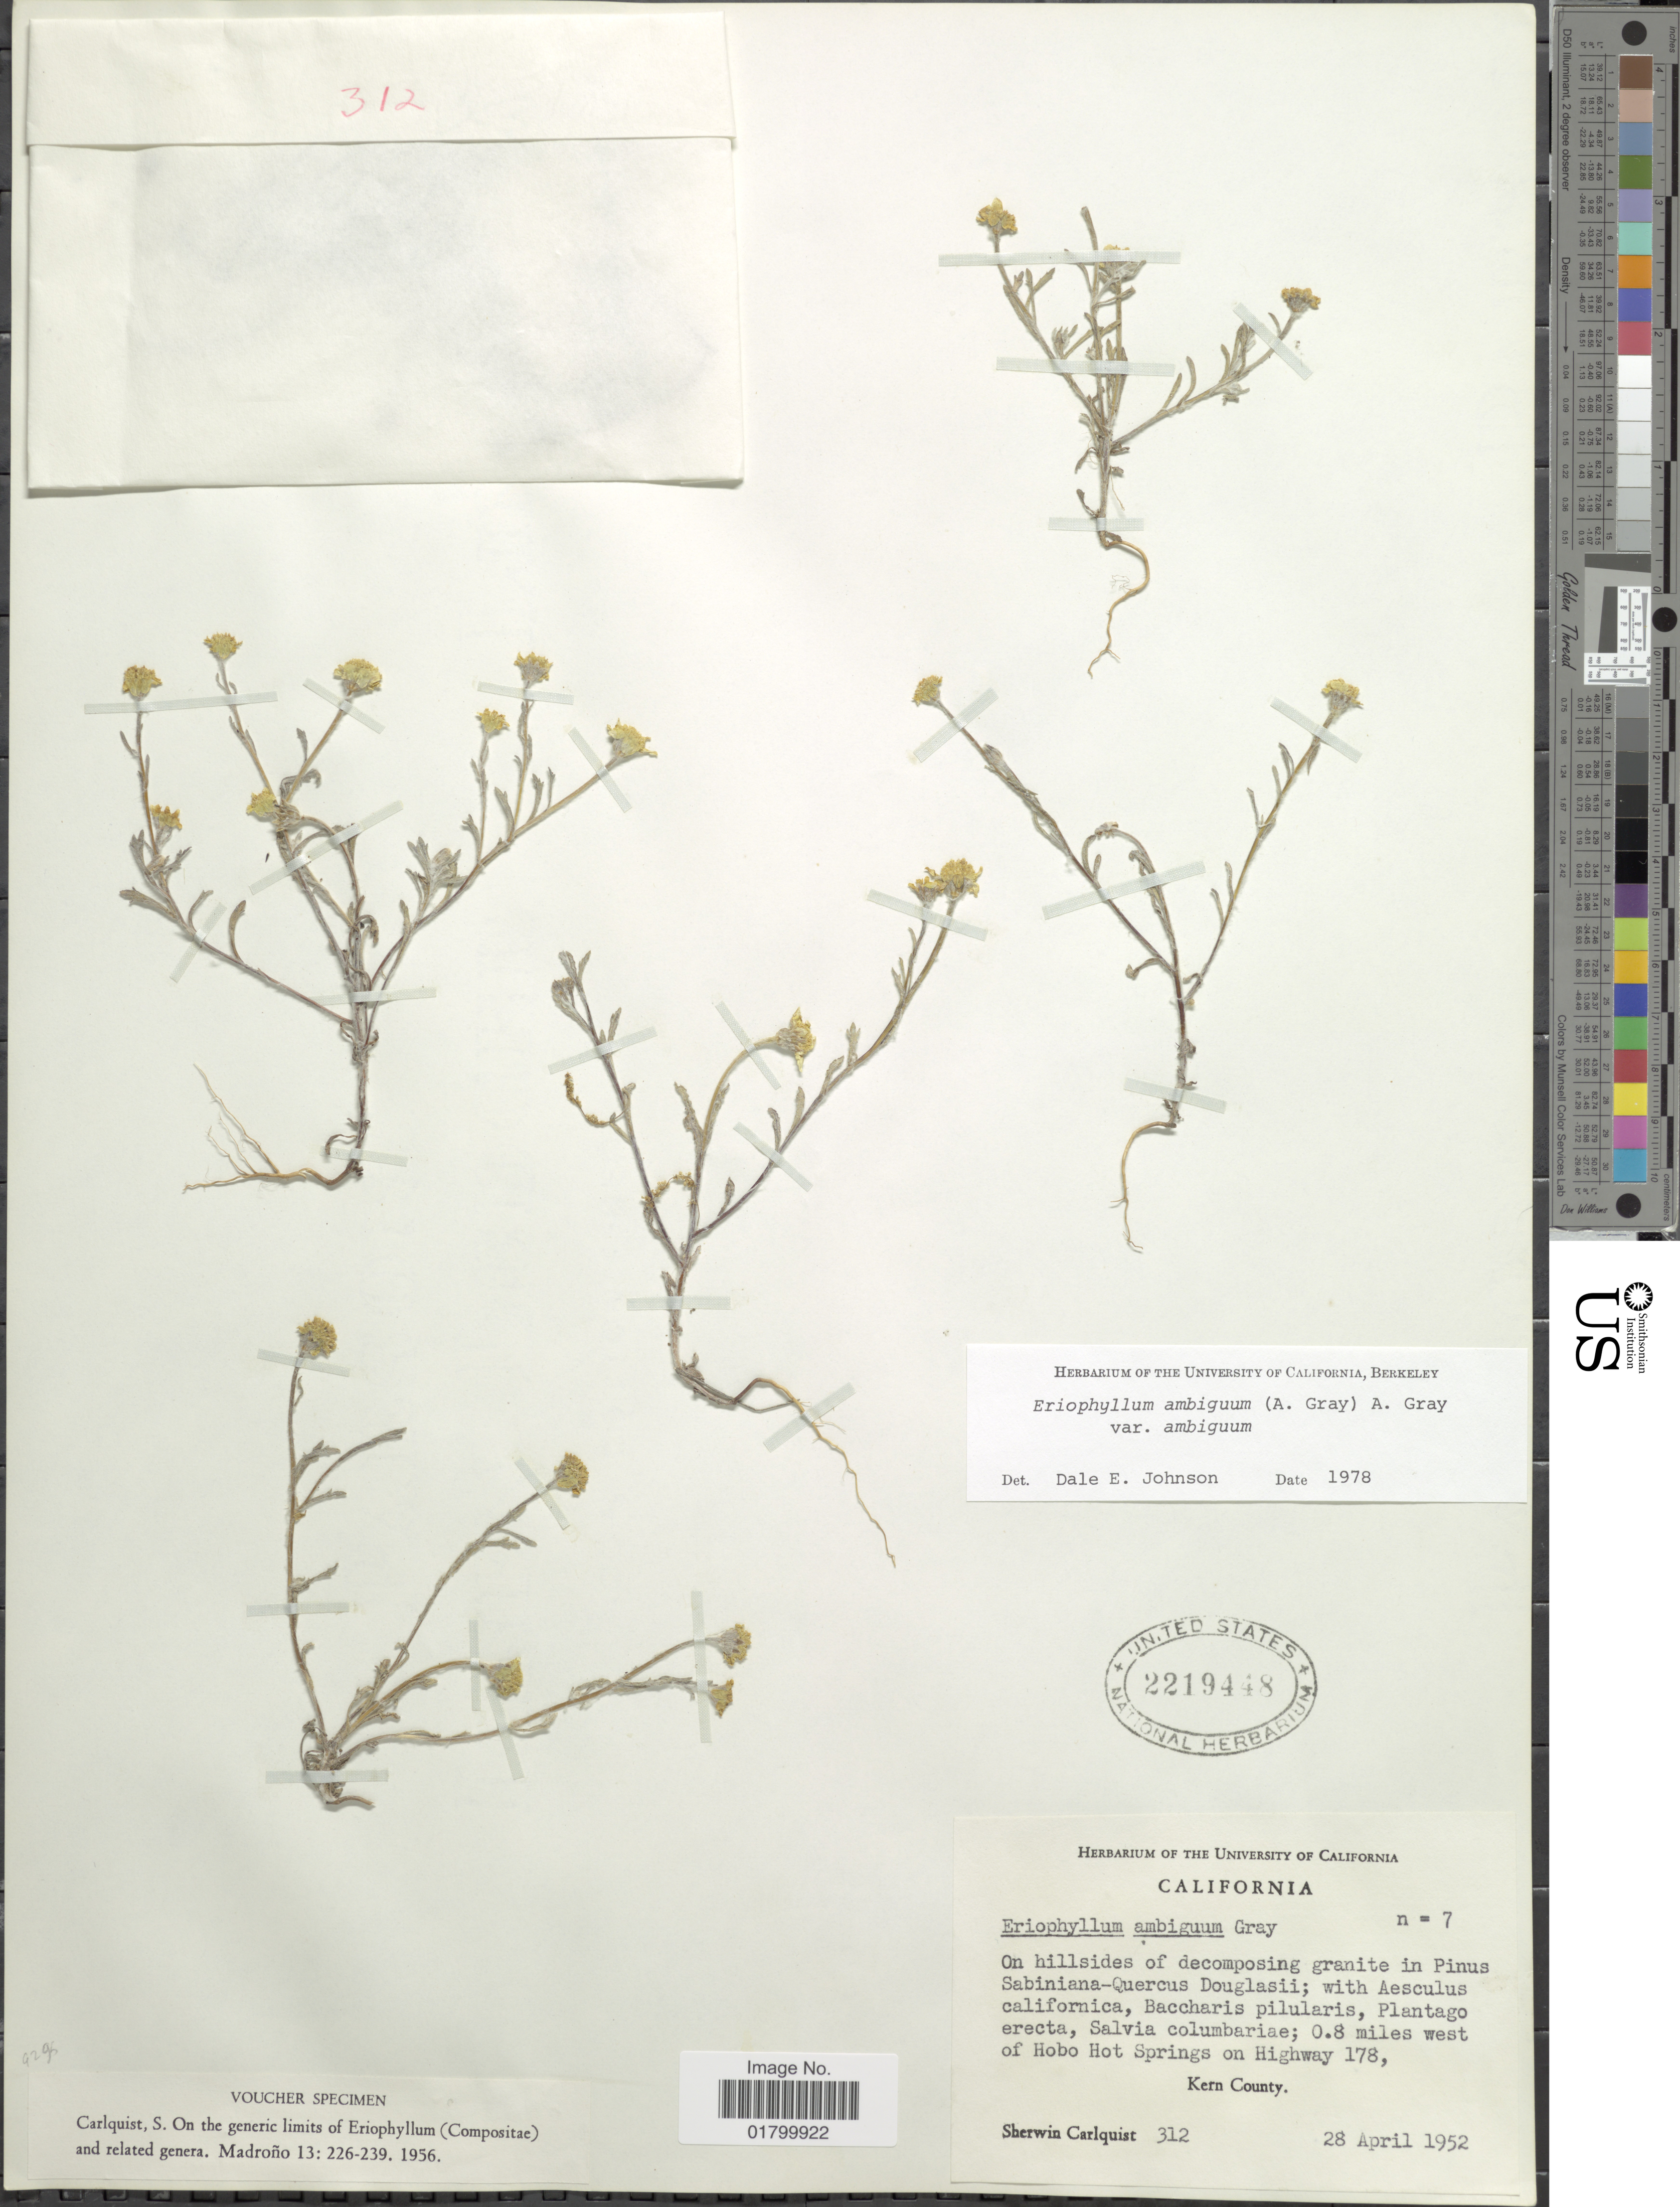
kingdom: Plantae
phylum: Tracheophyta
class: Magnoliopsida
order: Asterales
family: Asteraceae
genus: Eriophyllum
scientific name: Eriophyllum ambiguum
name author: (A. Gray) A. Gray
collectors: S. Carlquist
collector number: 312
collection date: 1952-04-28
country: United States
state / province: California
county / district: Kern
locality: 0.8 miles west of Hobo Hot Springs on Highway 178, Kern County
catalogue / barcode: US 2219448